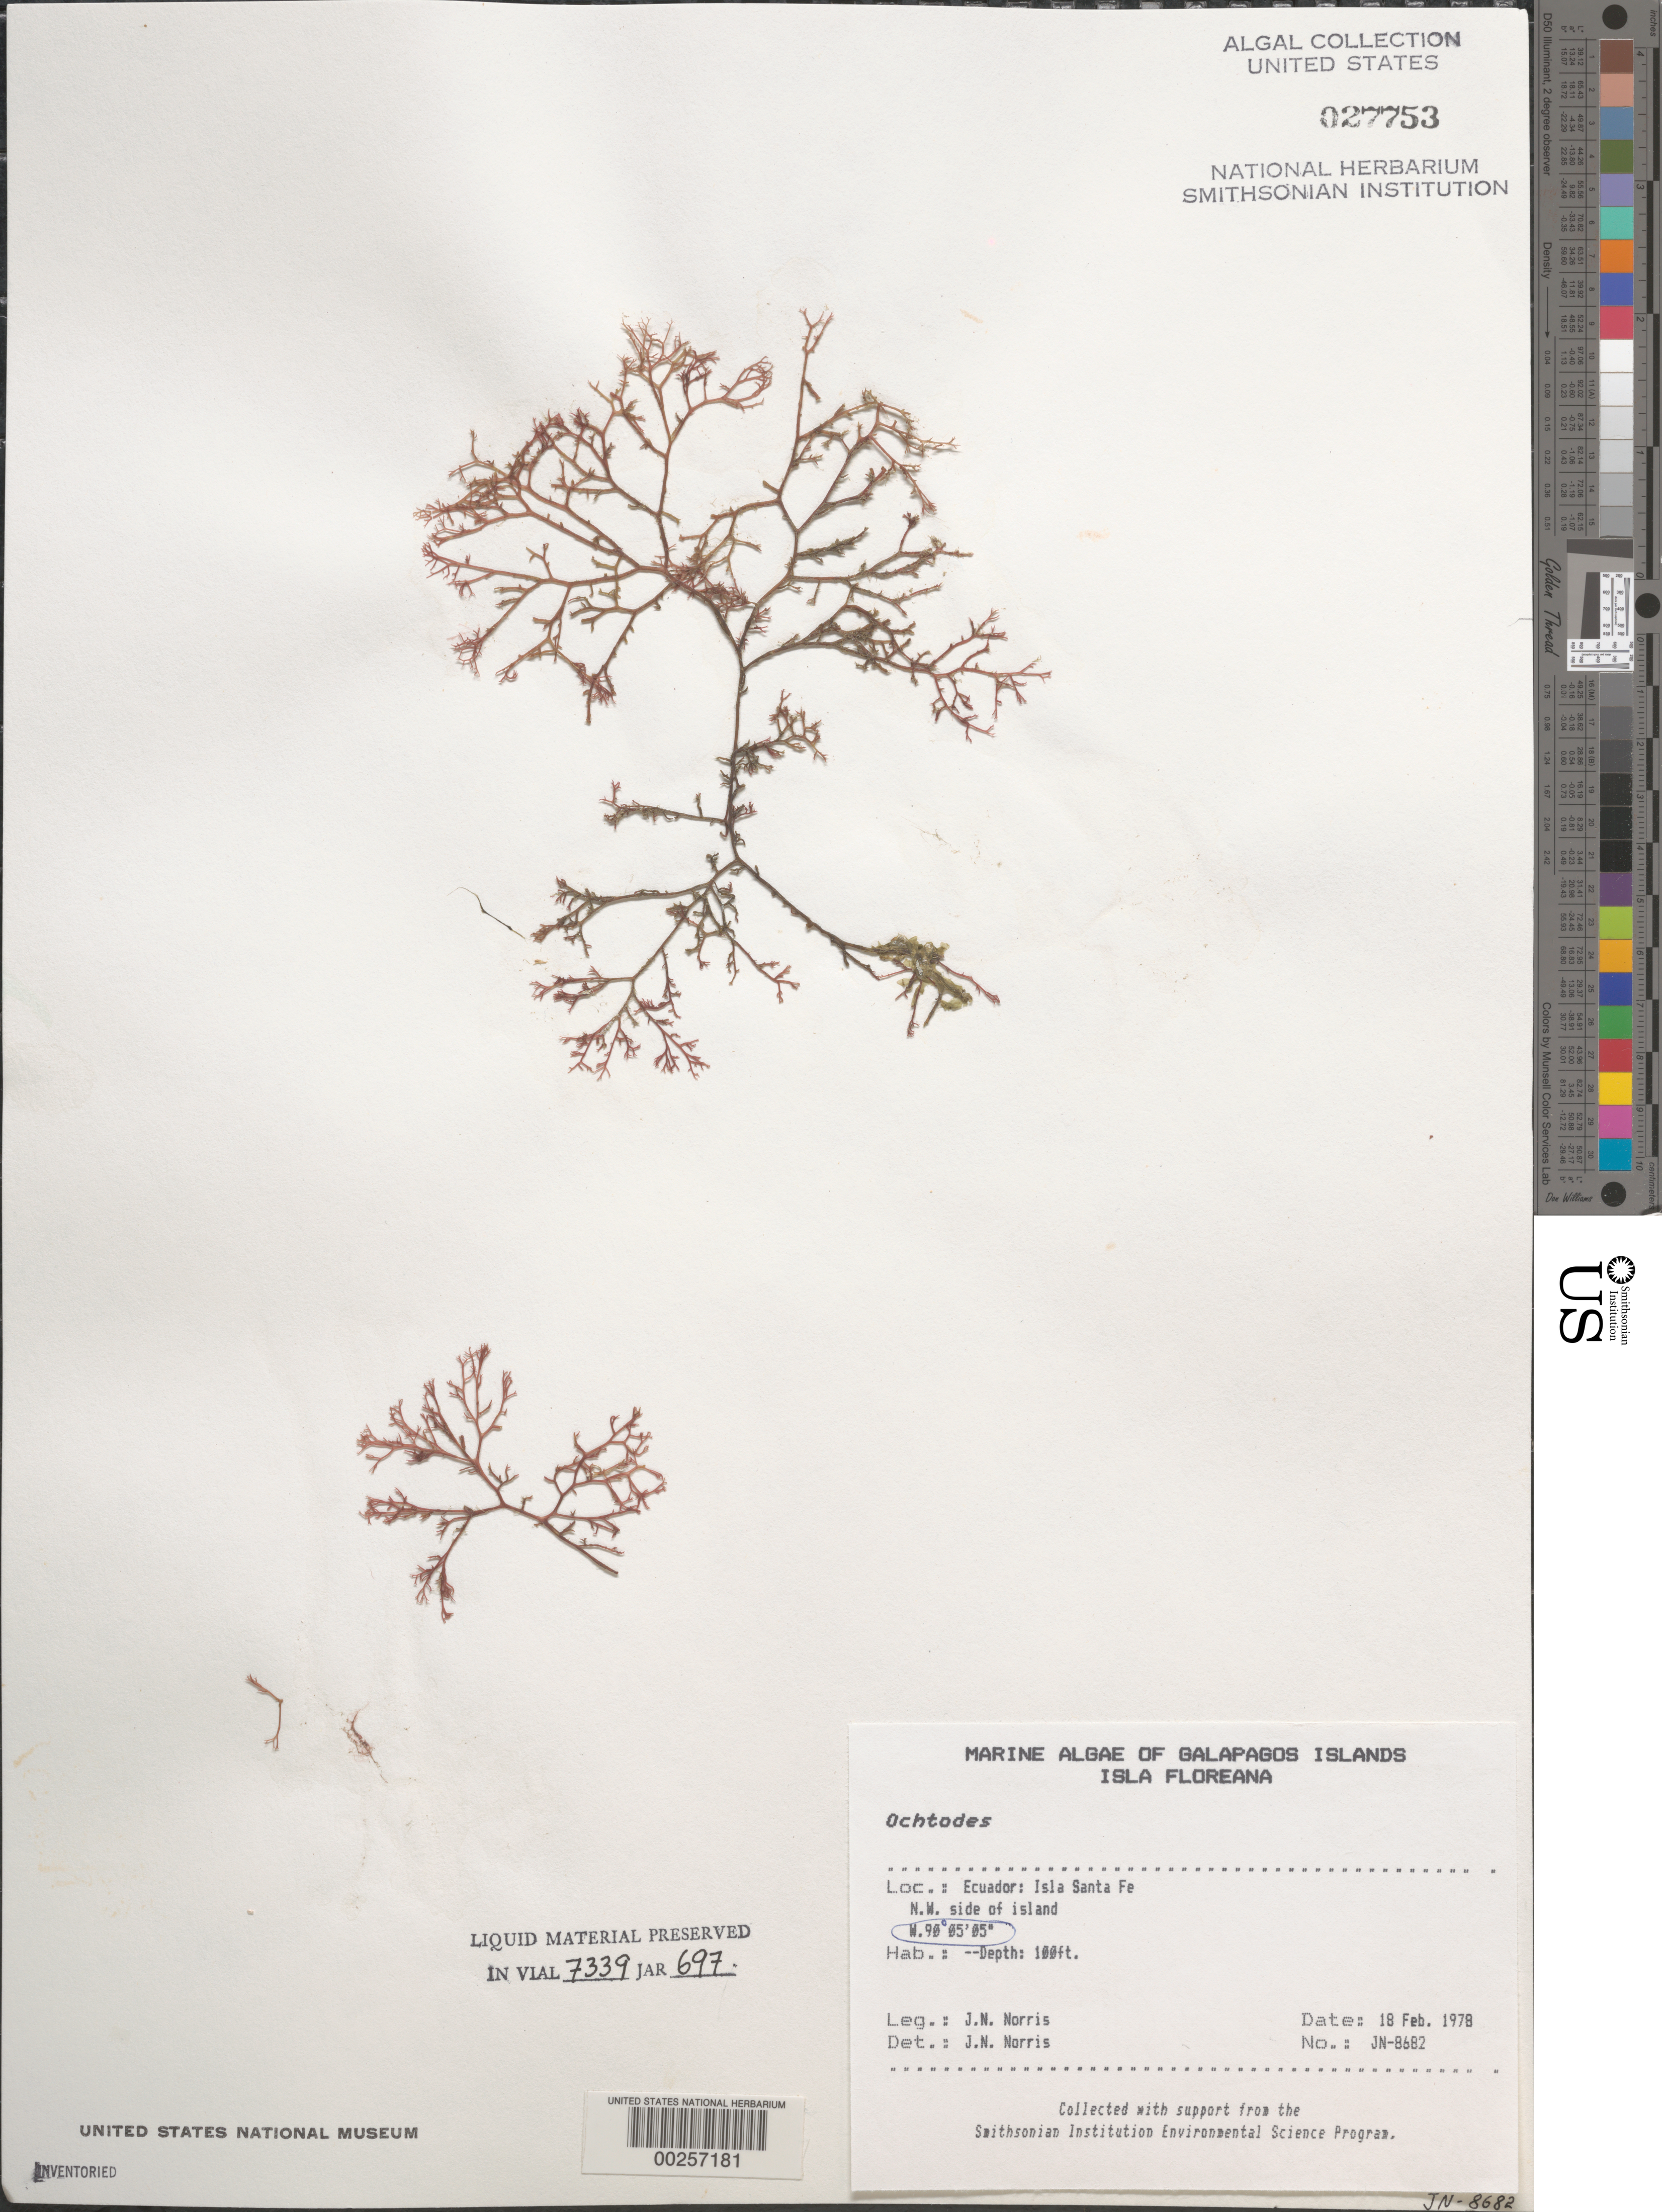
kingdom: Plantae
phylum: Rhodophyta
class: Florideophyceae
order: Gigartinales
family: Rhizophyllidaceae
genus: Ochtodes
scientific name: Ochtodes sp.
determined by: Norris, James N.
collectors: J. N. Norris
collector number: JN-8682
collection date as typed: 18 Feb 1978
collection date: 1978-02-18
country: Ecuador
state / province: Colón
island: Santa Fe [Barrington]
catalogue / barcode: US 27753